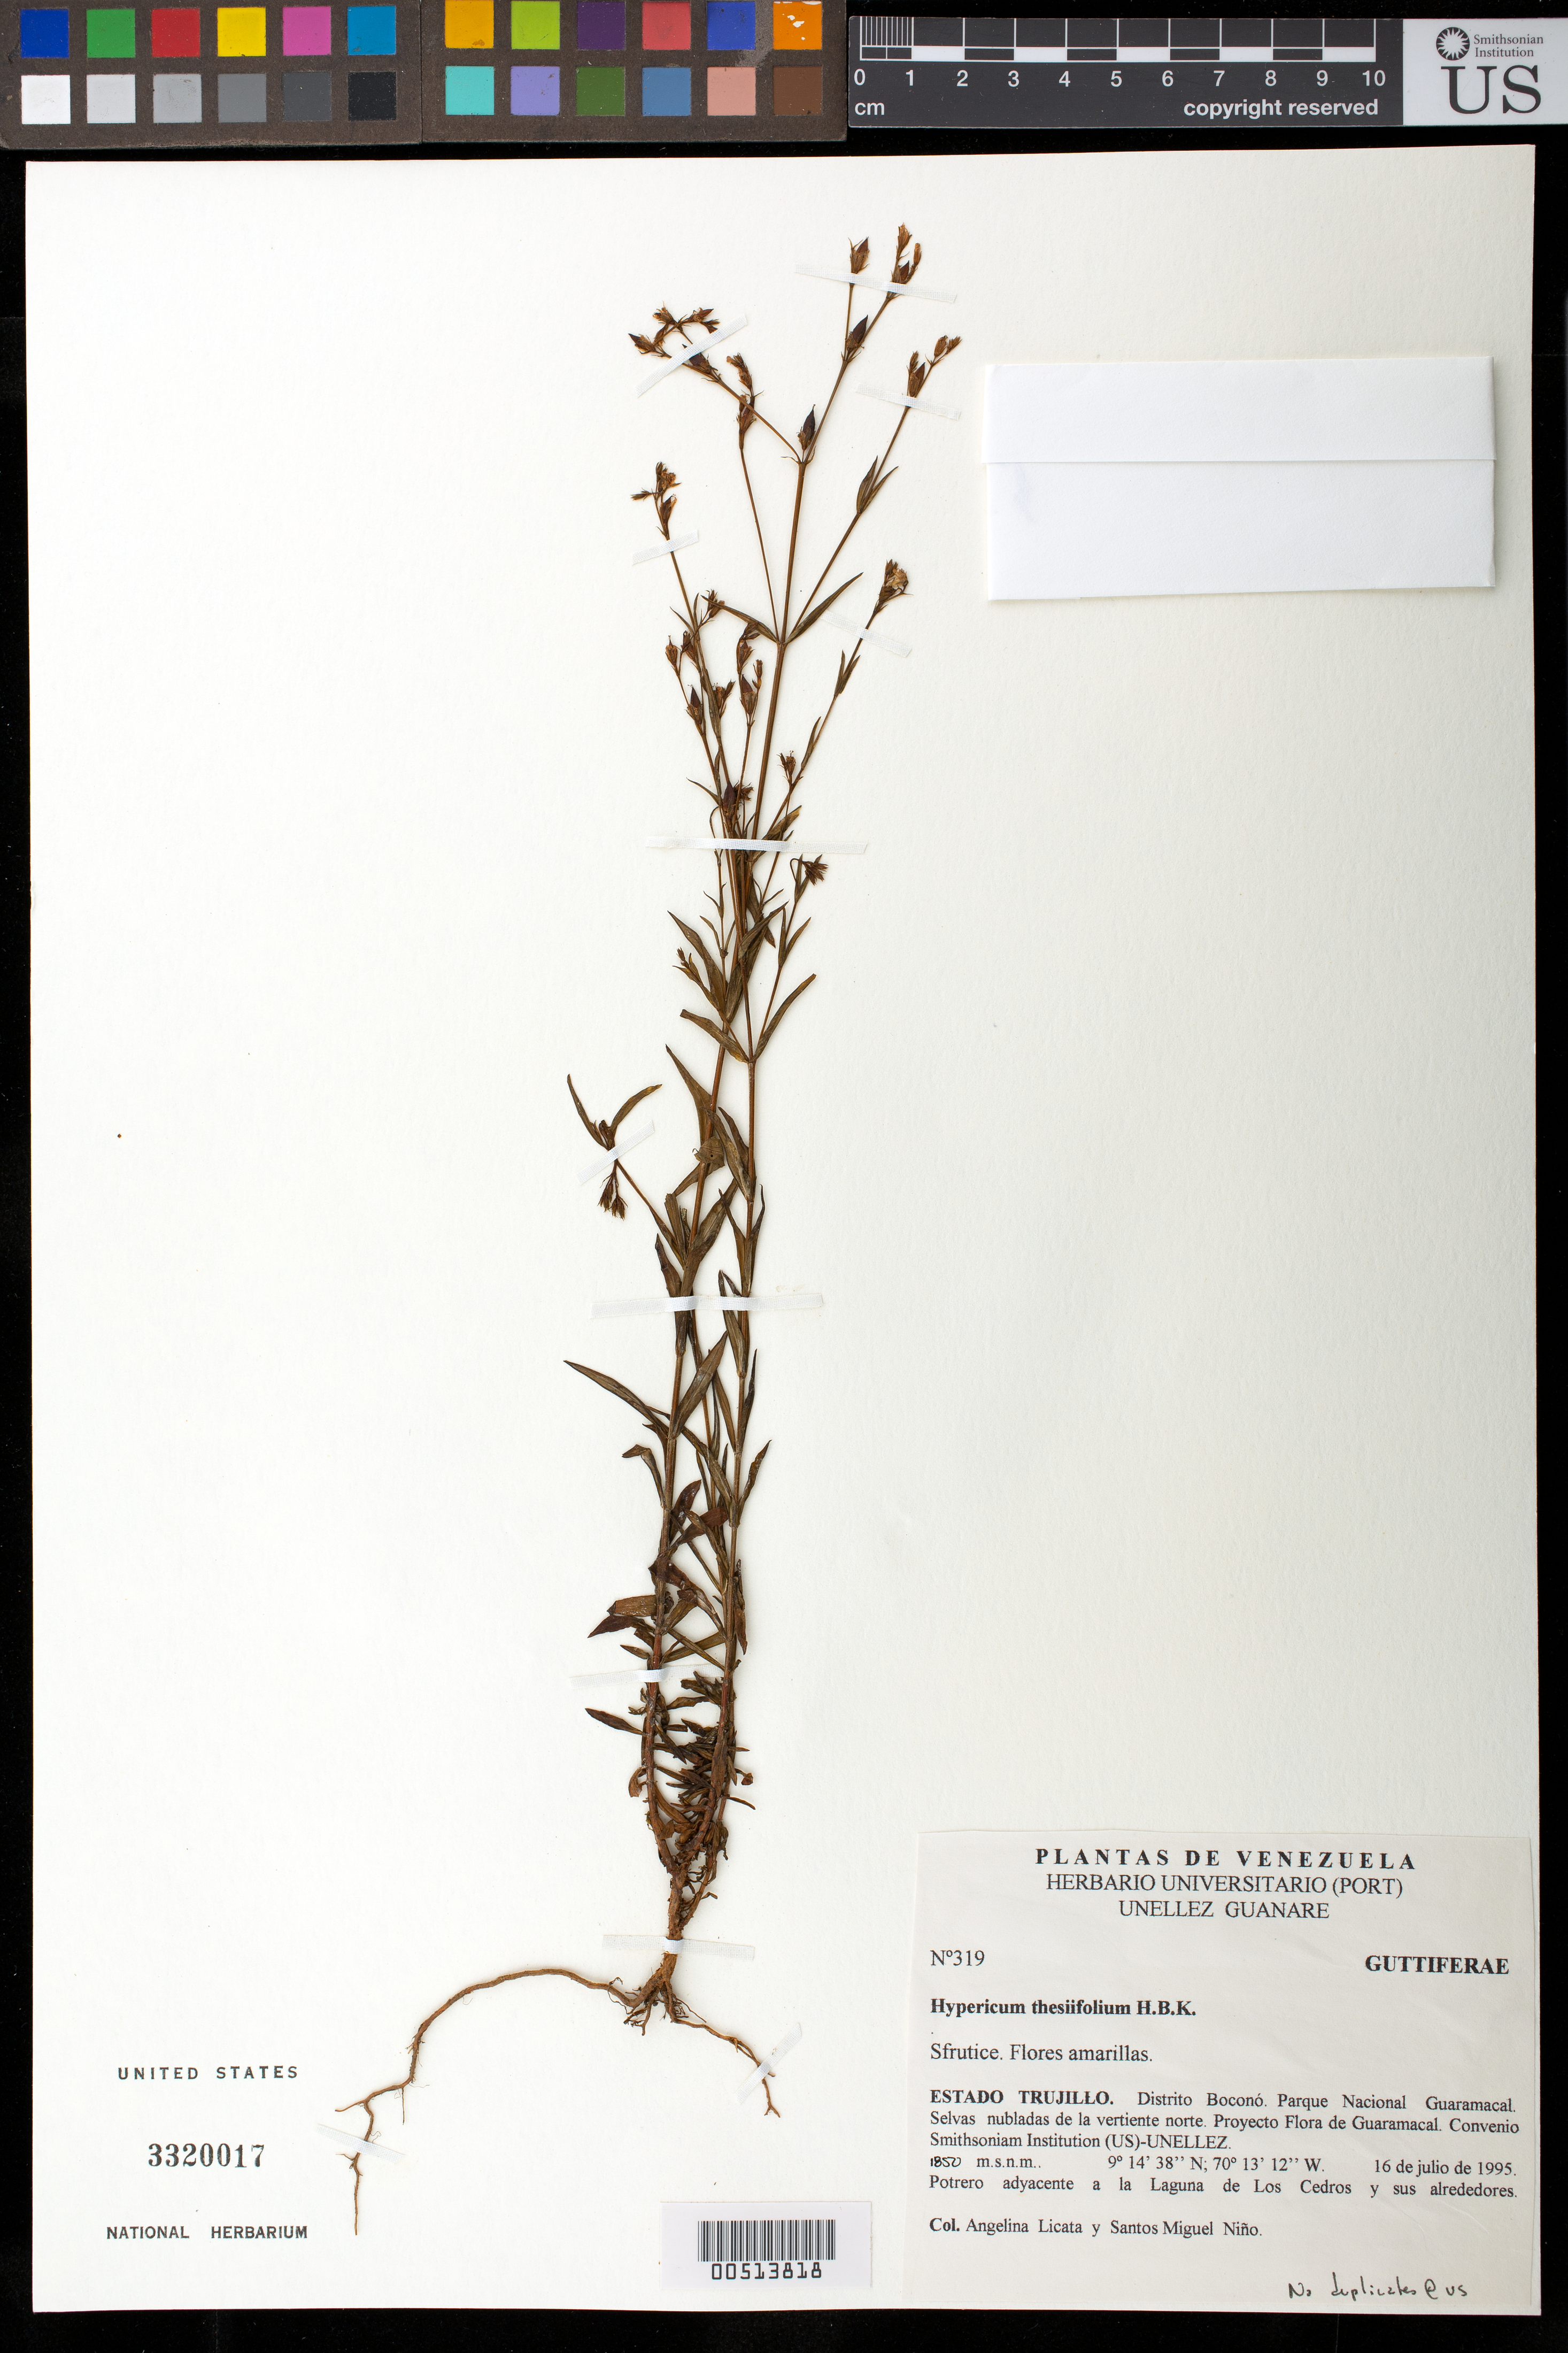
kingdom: Plantae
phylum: Tracheophyta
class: Magnoliopsida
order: Malpighiales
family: Hypericaceae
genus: Hypericum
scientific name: Hypericum thesiifolium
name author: Kunth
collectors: A. Licata & S. M. Niño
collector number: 319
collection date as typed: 16 Jul 1995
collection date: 1995-07-16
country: Venezuela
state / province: Trujillo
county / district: Boconó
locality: Parque Nacional Guaramacal, potrero adyacente a la Laguna de Los Cedros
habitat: Selvas nubladas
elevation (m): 1850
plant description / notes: MO, PORT, US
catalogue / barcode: US 3320017